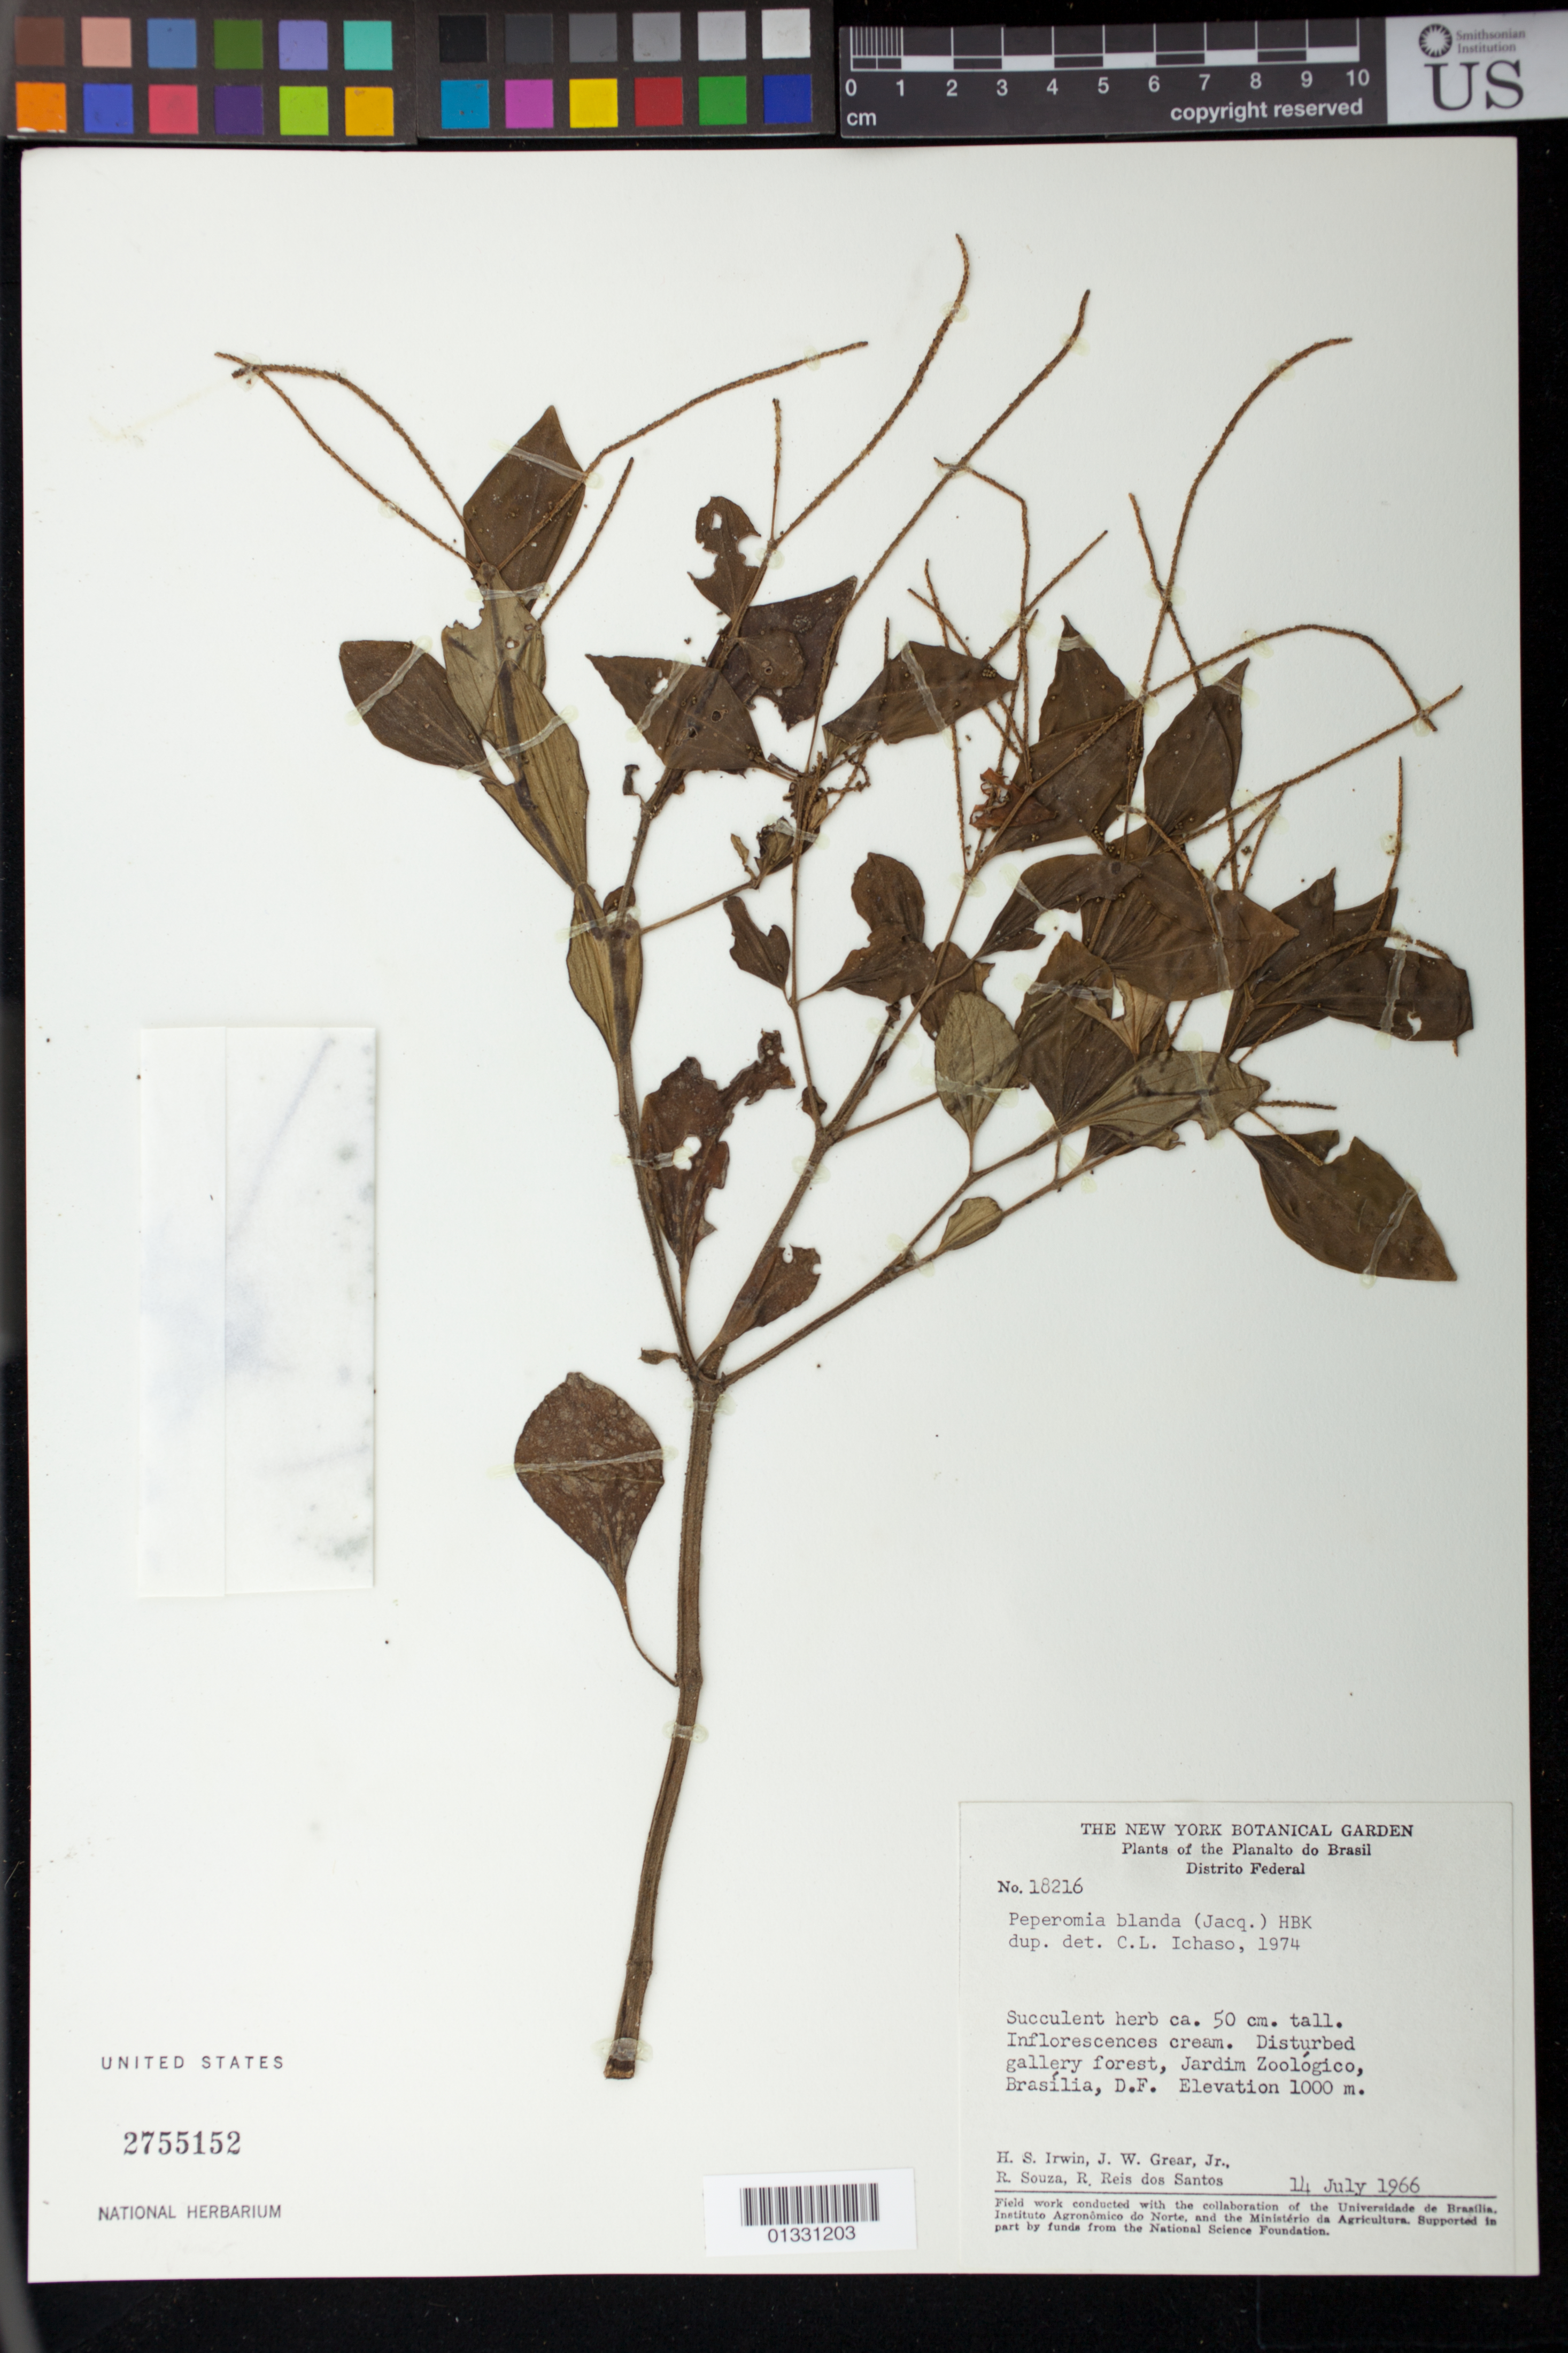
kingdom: Plantae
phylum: Tracheophyta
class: Magnoliopsida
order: Piperales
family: Piperaceae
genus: Peperomia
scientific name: Peperomia blanda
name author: (Jacq.) Kunth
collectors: H. Irwin, J. W. Grear, R. Souza & R. R. Santos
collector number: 18216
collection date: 1966-07-14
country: Brazil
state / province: Distrito Federal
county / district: Brasília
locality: Jardim Zoológico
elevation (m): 1000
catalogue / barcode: US 2755152